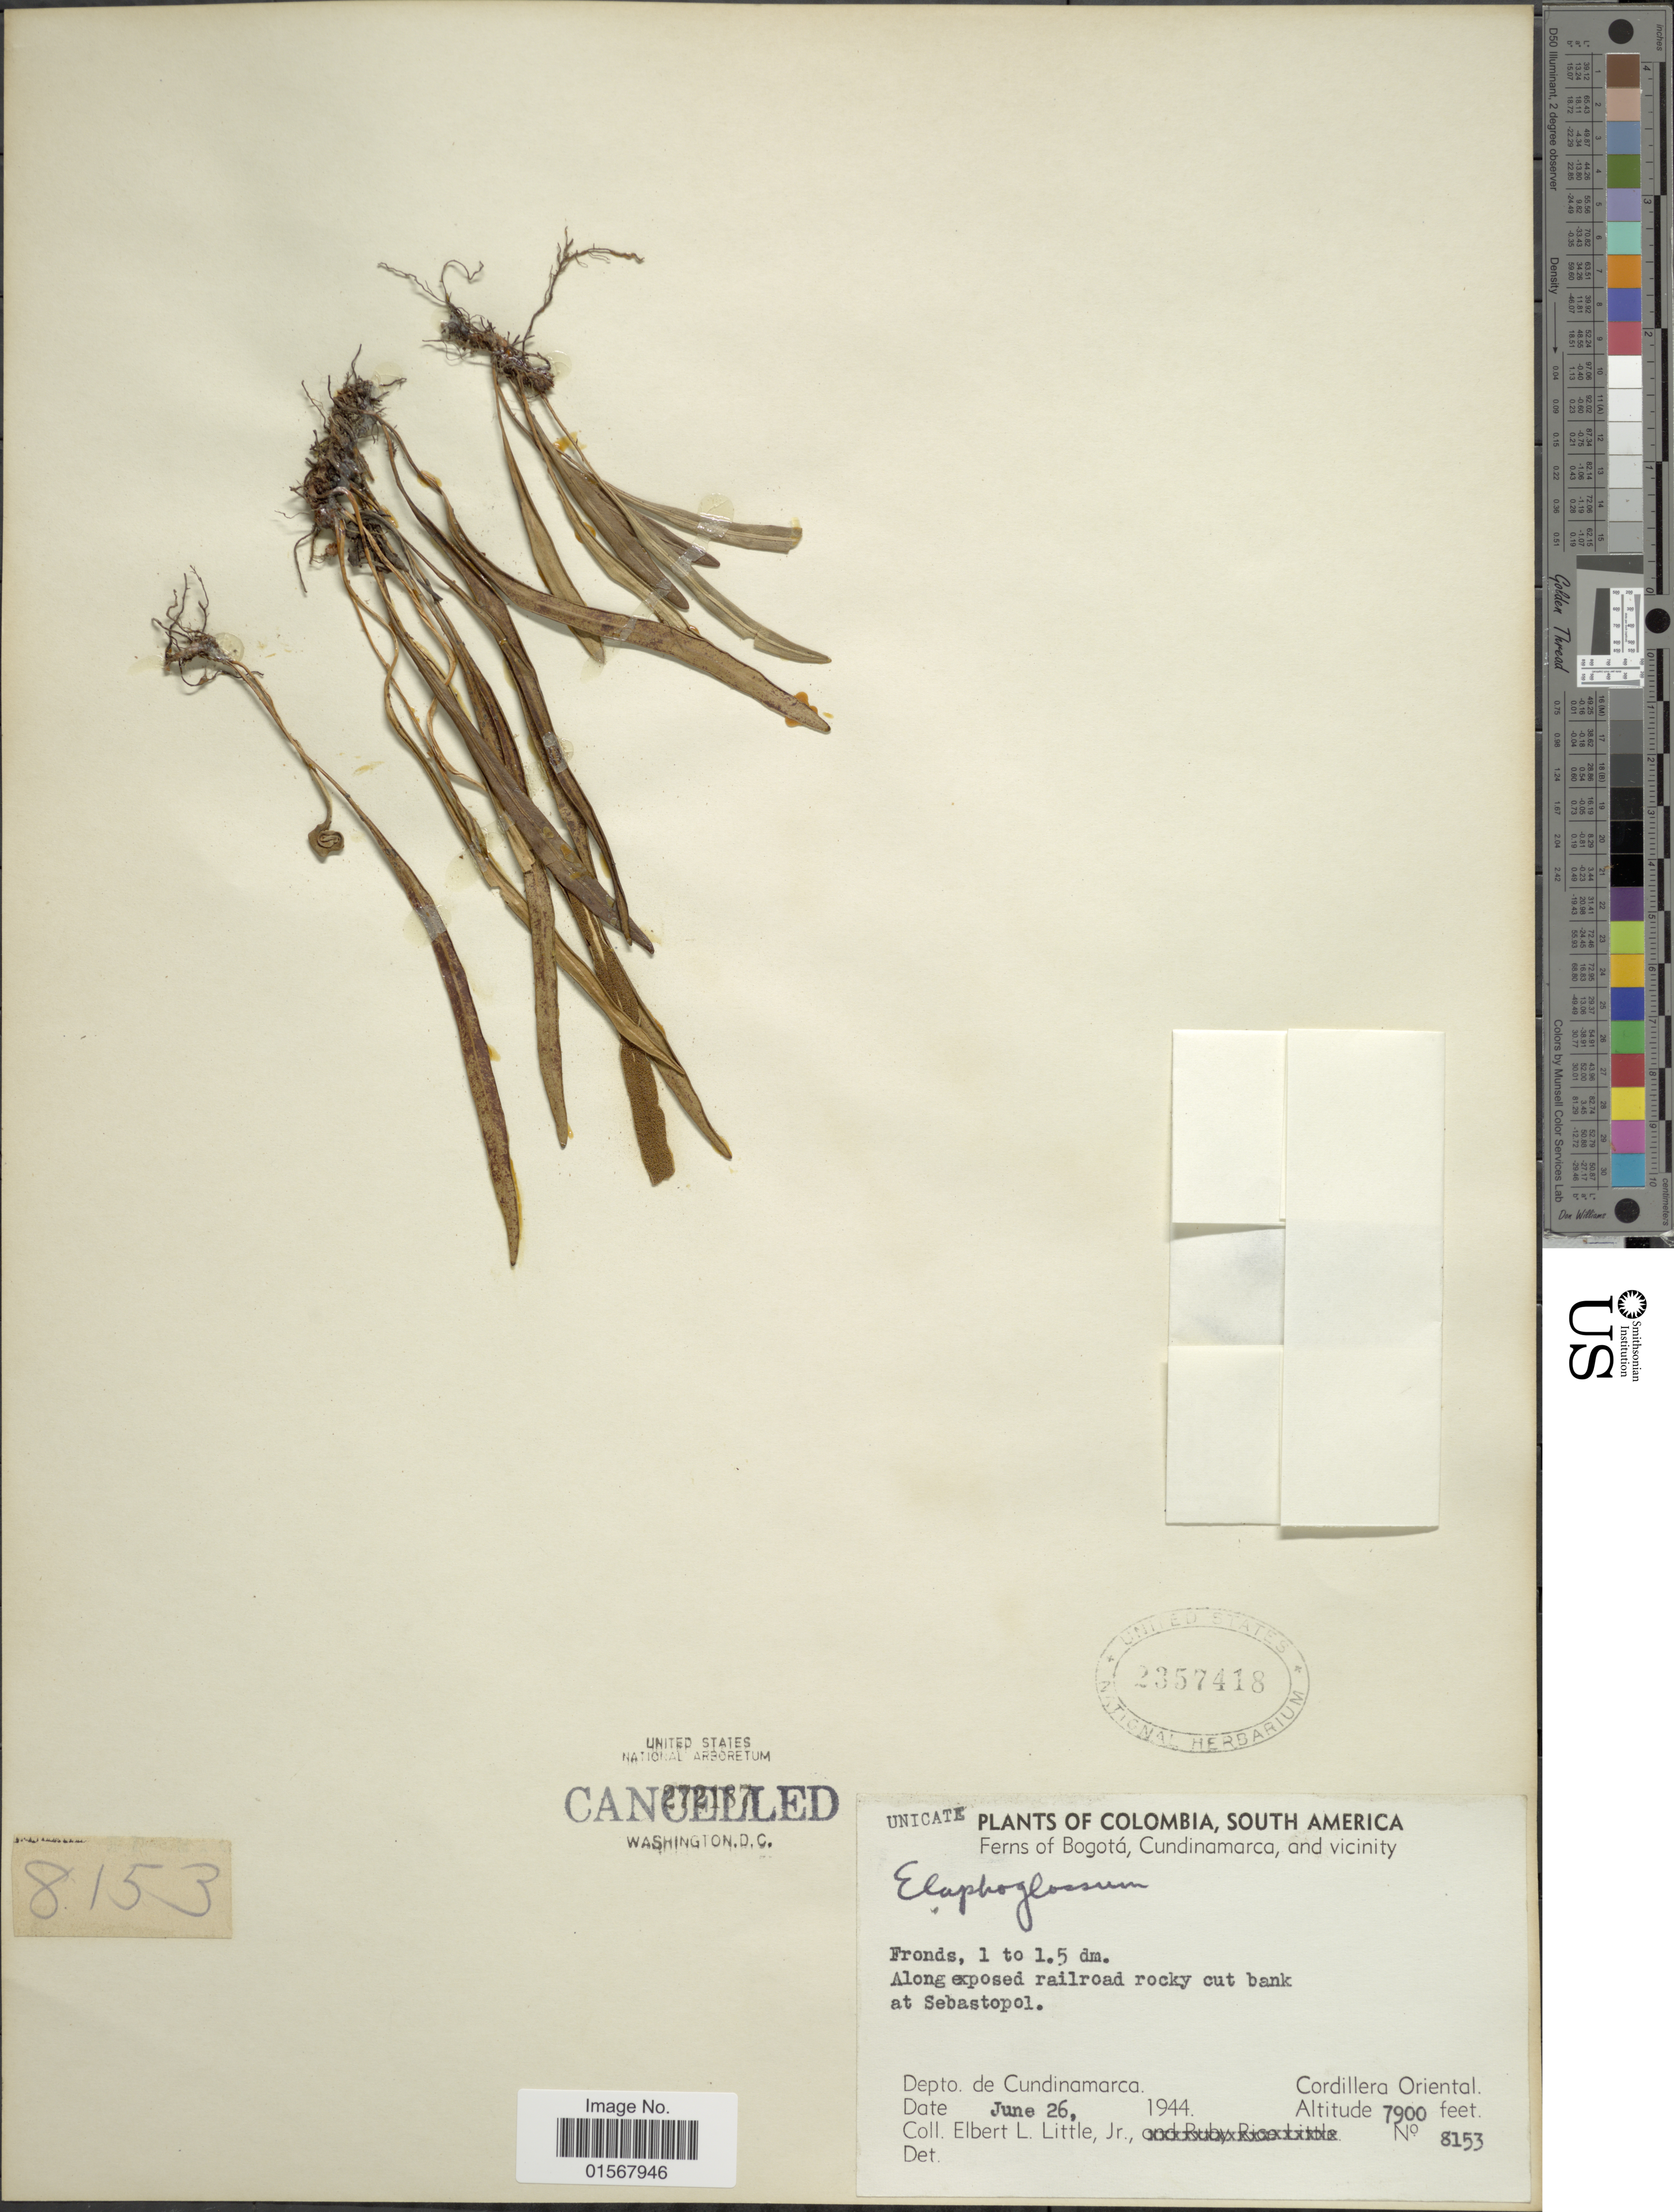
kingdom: Plantae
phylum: Tracheophyta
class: Polypodiopsida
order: Polypodiales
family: Dryopteridaceae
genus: Elaphoglossum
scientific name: Elaphoglossum sp.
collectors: E. L. Little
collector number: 8153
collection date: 1944-06-26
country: Colombia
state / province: Cundinamarca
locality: Depto. de Cundinamarca, Cordillera Oriental, Bogota, Cundinamarca, and vicinity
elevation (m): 2408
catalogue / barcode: US 2357418